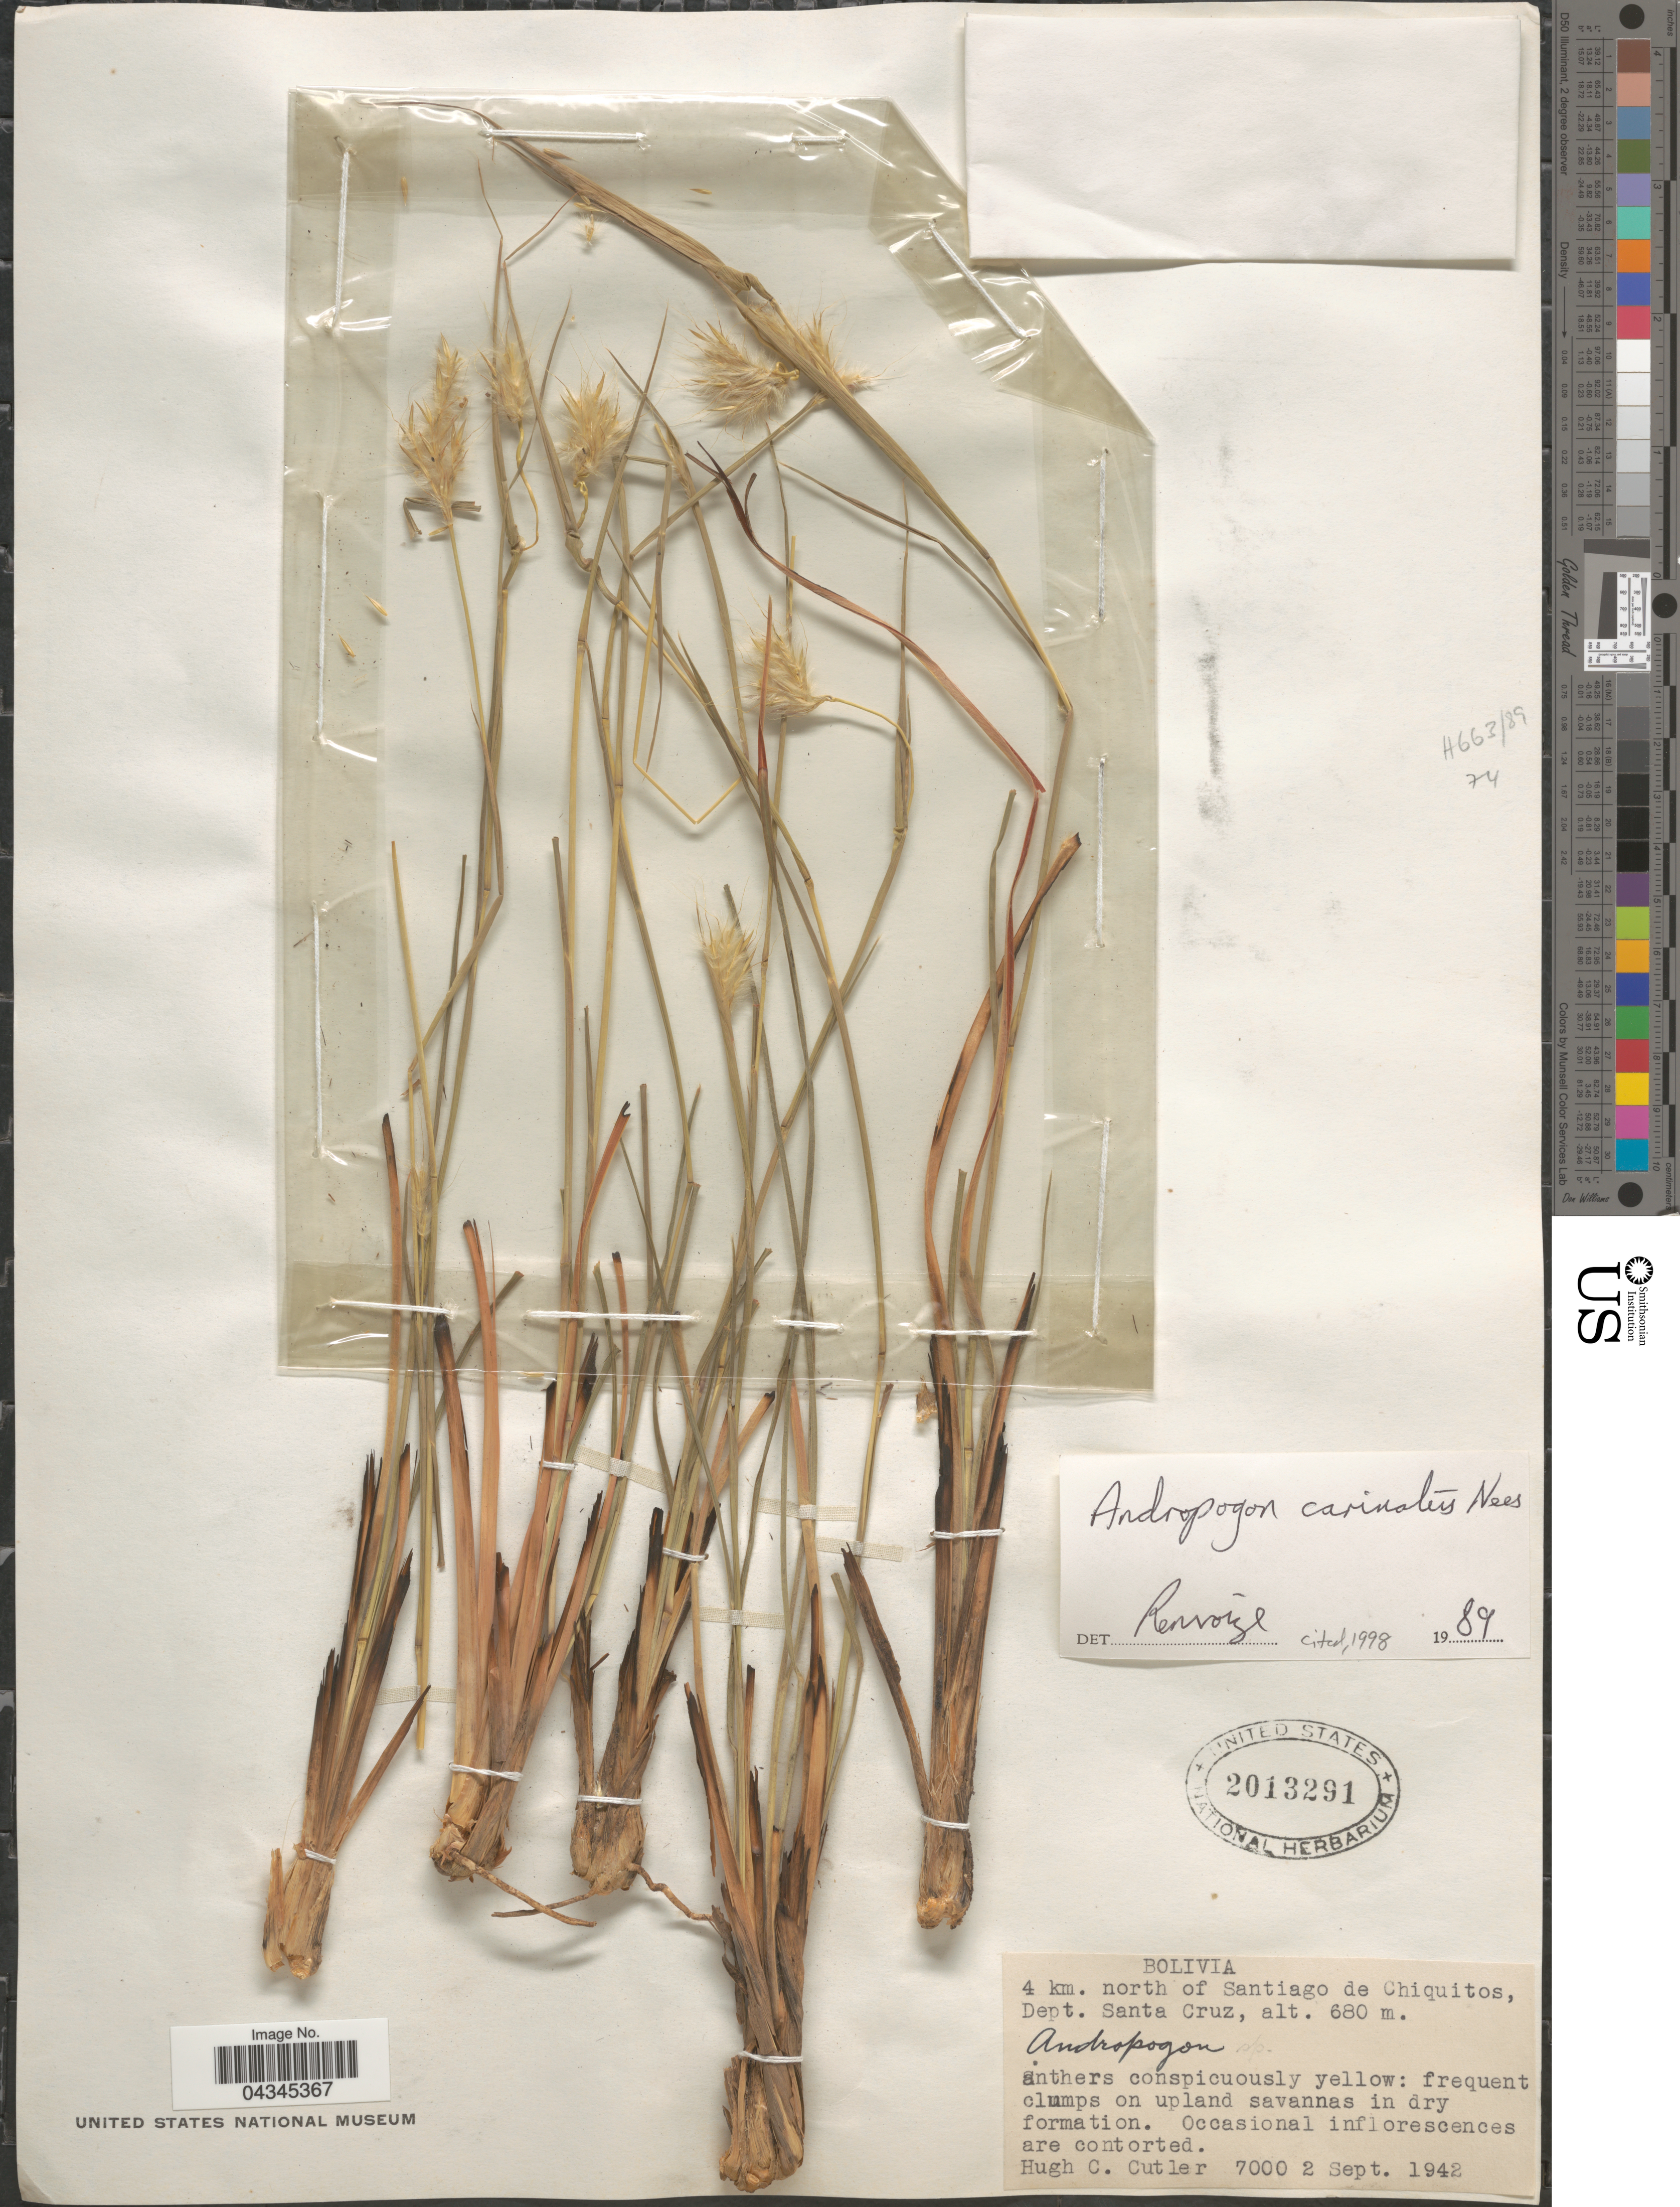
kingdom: Plantae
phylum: Tracheophyta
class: Liliopsida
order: Poales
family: Poaceae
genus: Andropogon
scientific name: Andropogon carinatus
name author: Nees in Mart.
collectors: H. C. Cutler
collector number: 7000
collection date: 1942-09-02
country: Bolivia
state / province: Santa Cruz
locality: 4 km. north of Santiago de Chiquitos, Dept. Santa Cruz.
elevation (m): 680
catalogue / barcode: US 2013291